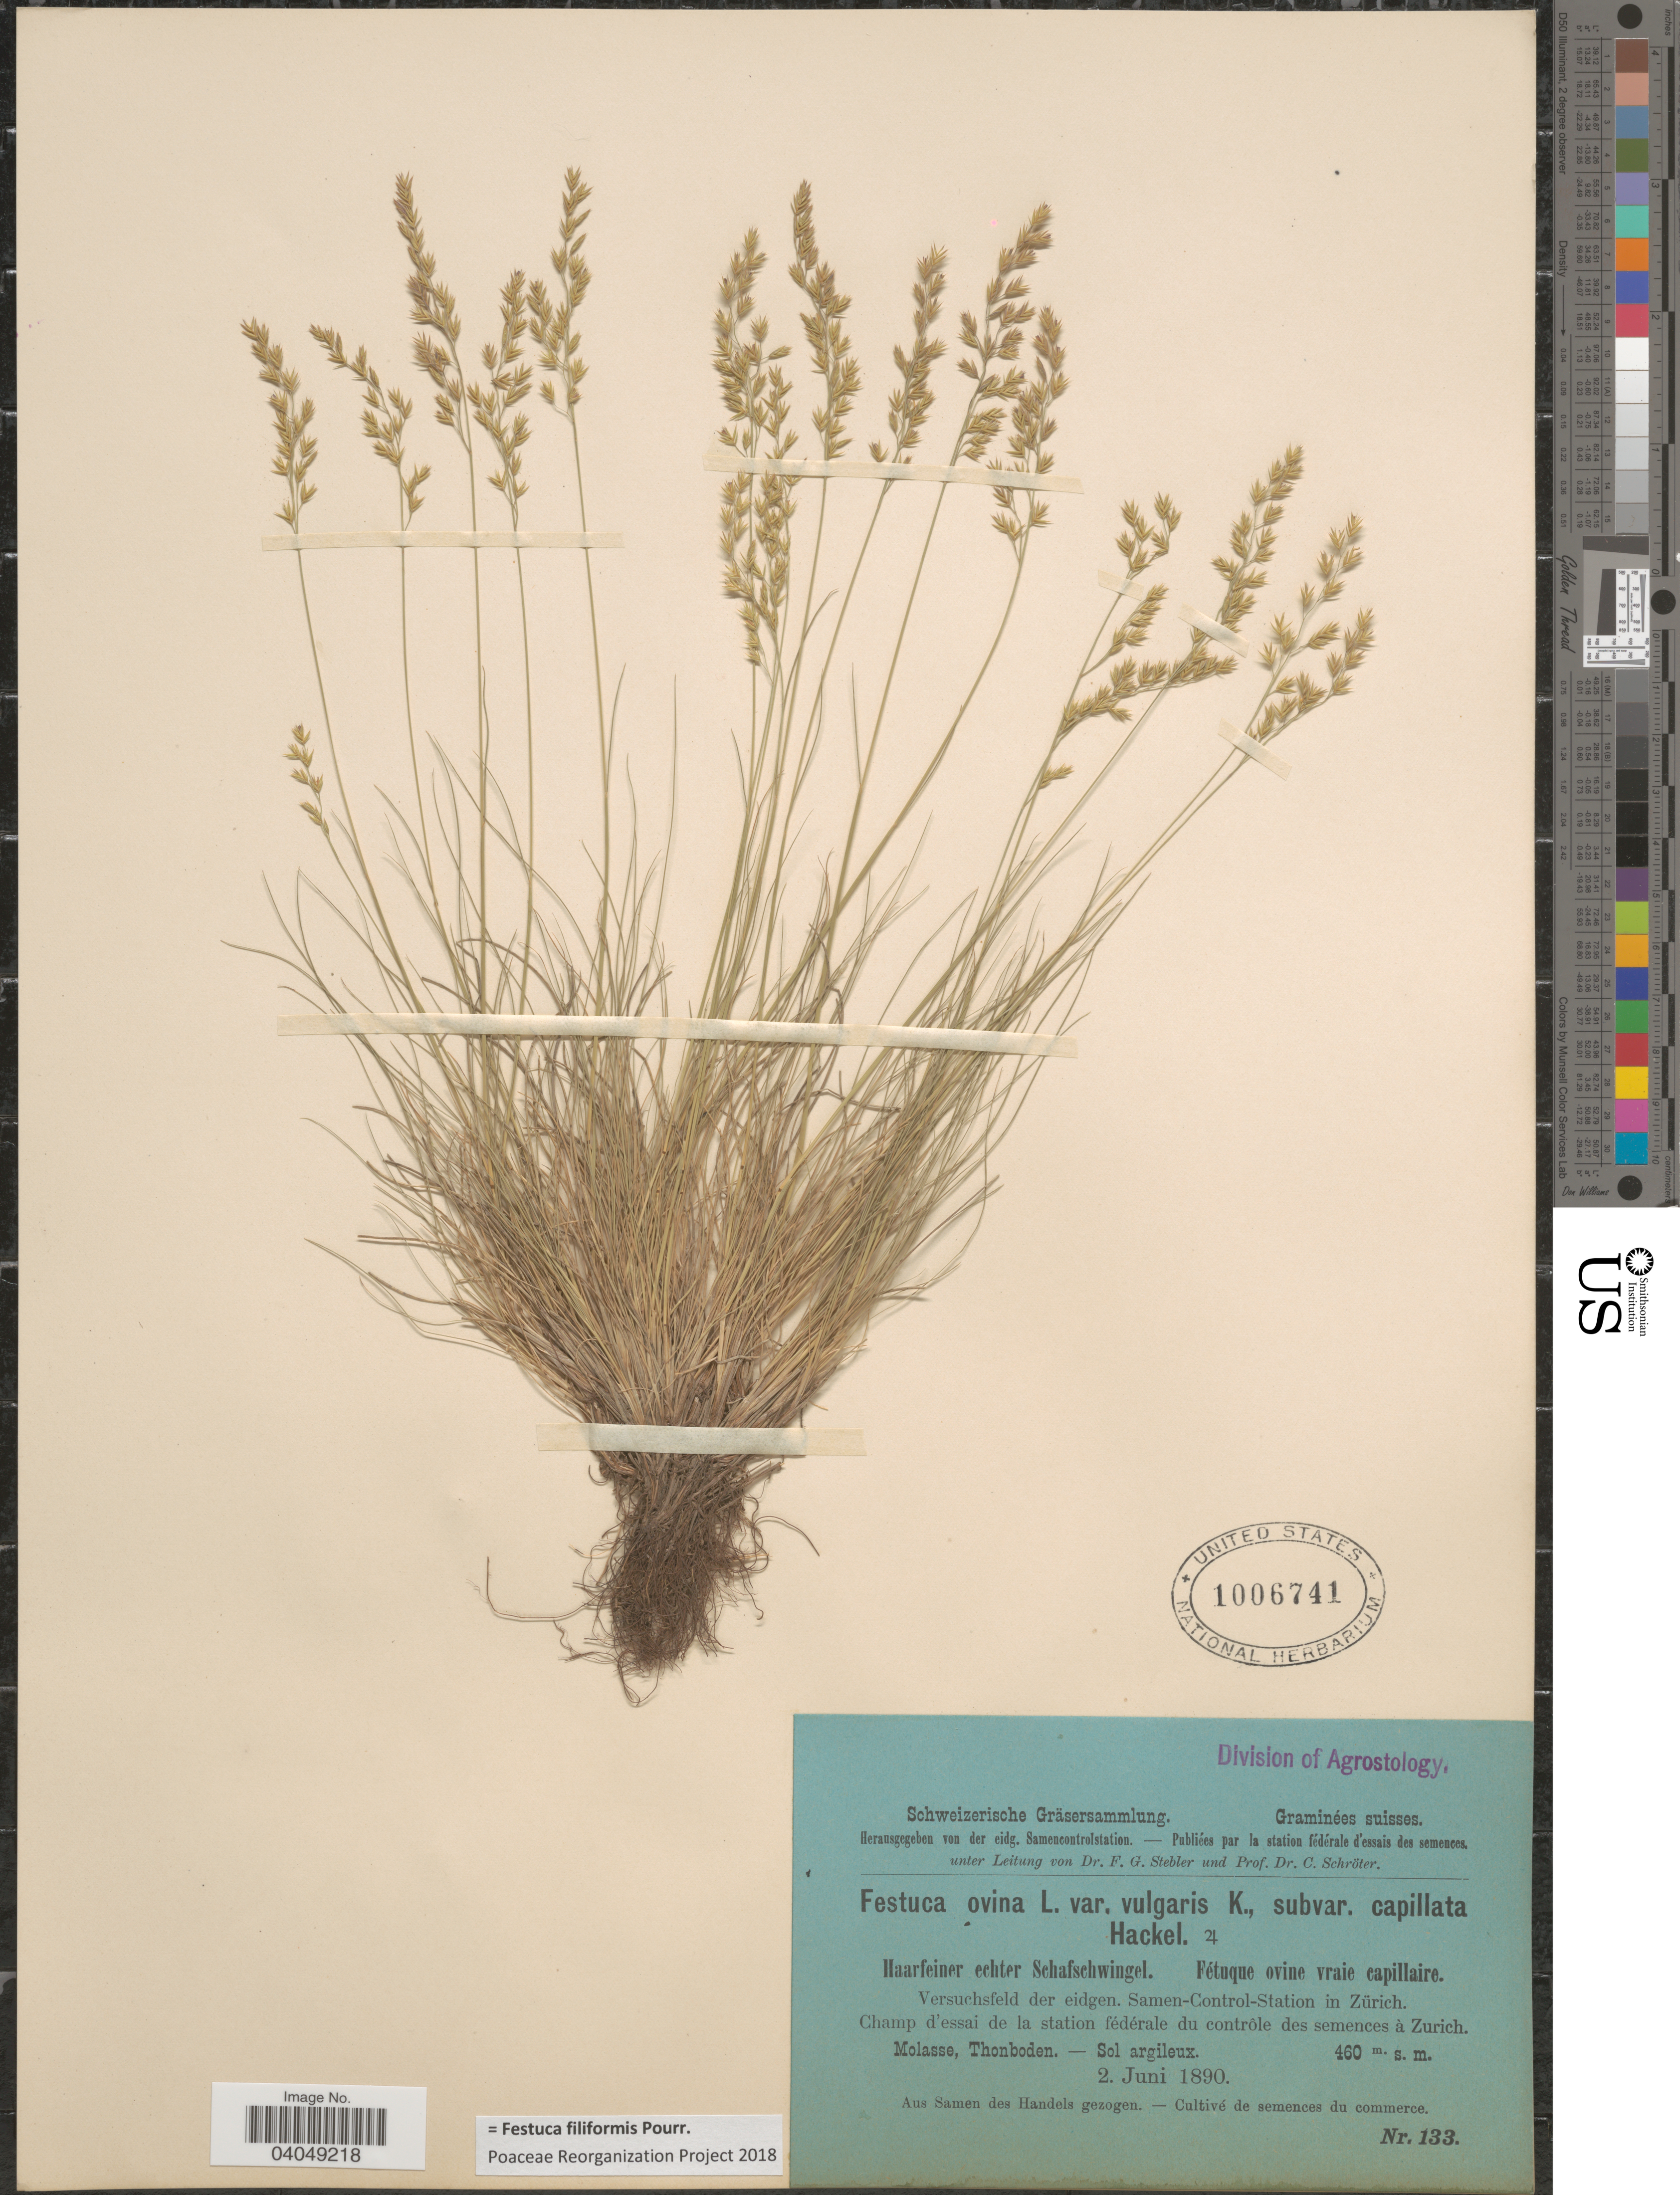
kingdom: Plantae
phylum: Tracheophyta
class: Liliopsida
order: Poales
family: Poaceae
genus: Festuca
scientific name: Festuca filiformis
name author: Pourr.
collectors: Stebler, F.G. & Schröter, C.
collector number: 133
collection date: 1890-06-02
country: Switzerland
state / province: Zurich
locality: Suisses. Versuchsfeld der eidgen. Samen-Control-Station in Zürich. Champ d'essai de la station fédérale du contrôle des semences à Zürich.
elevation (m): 460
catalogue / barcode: US 1006741